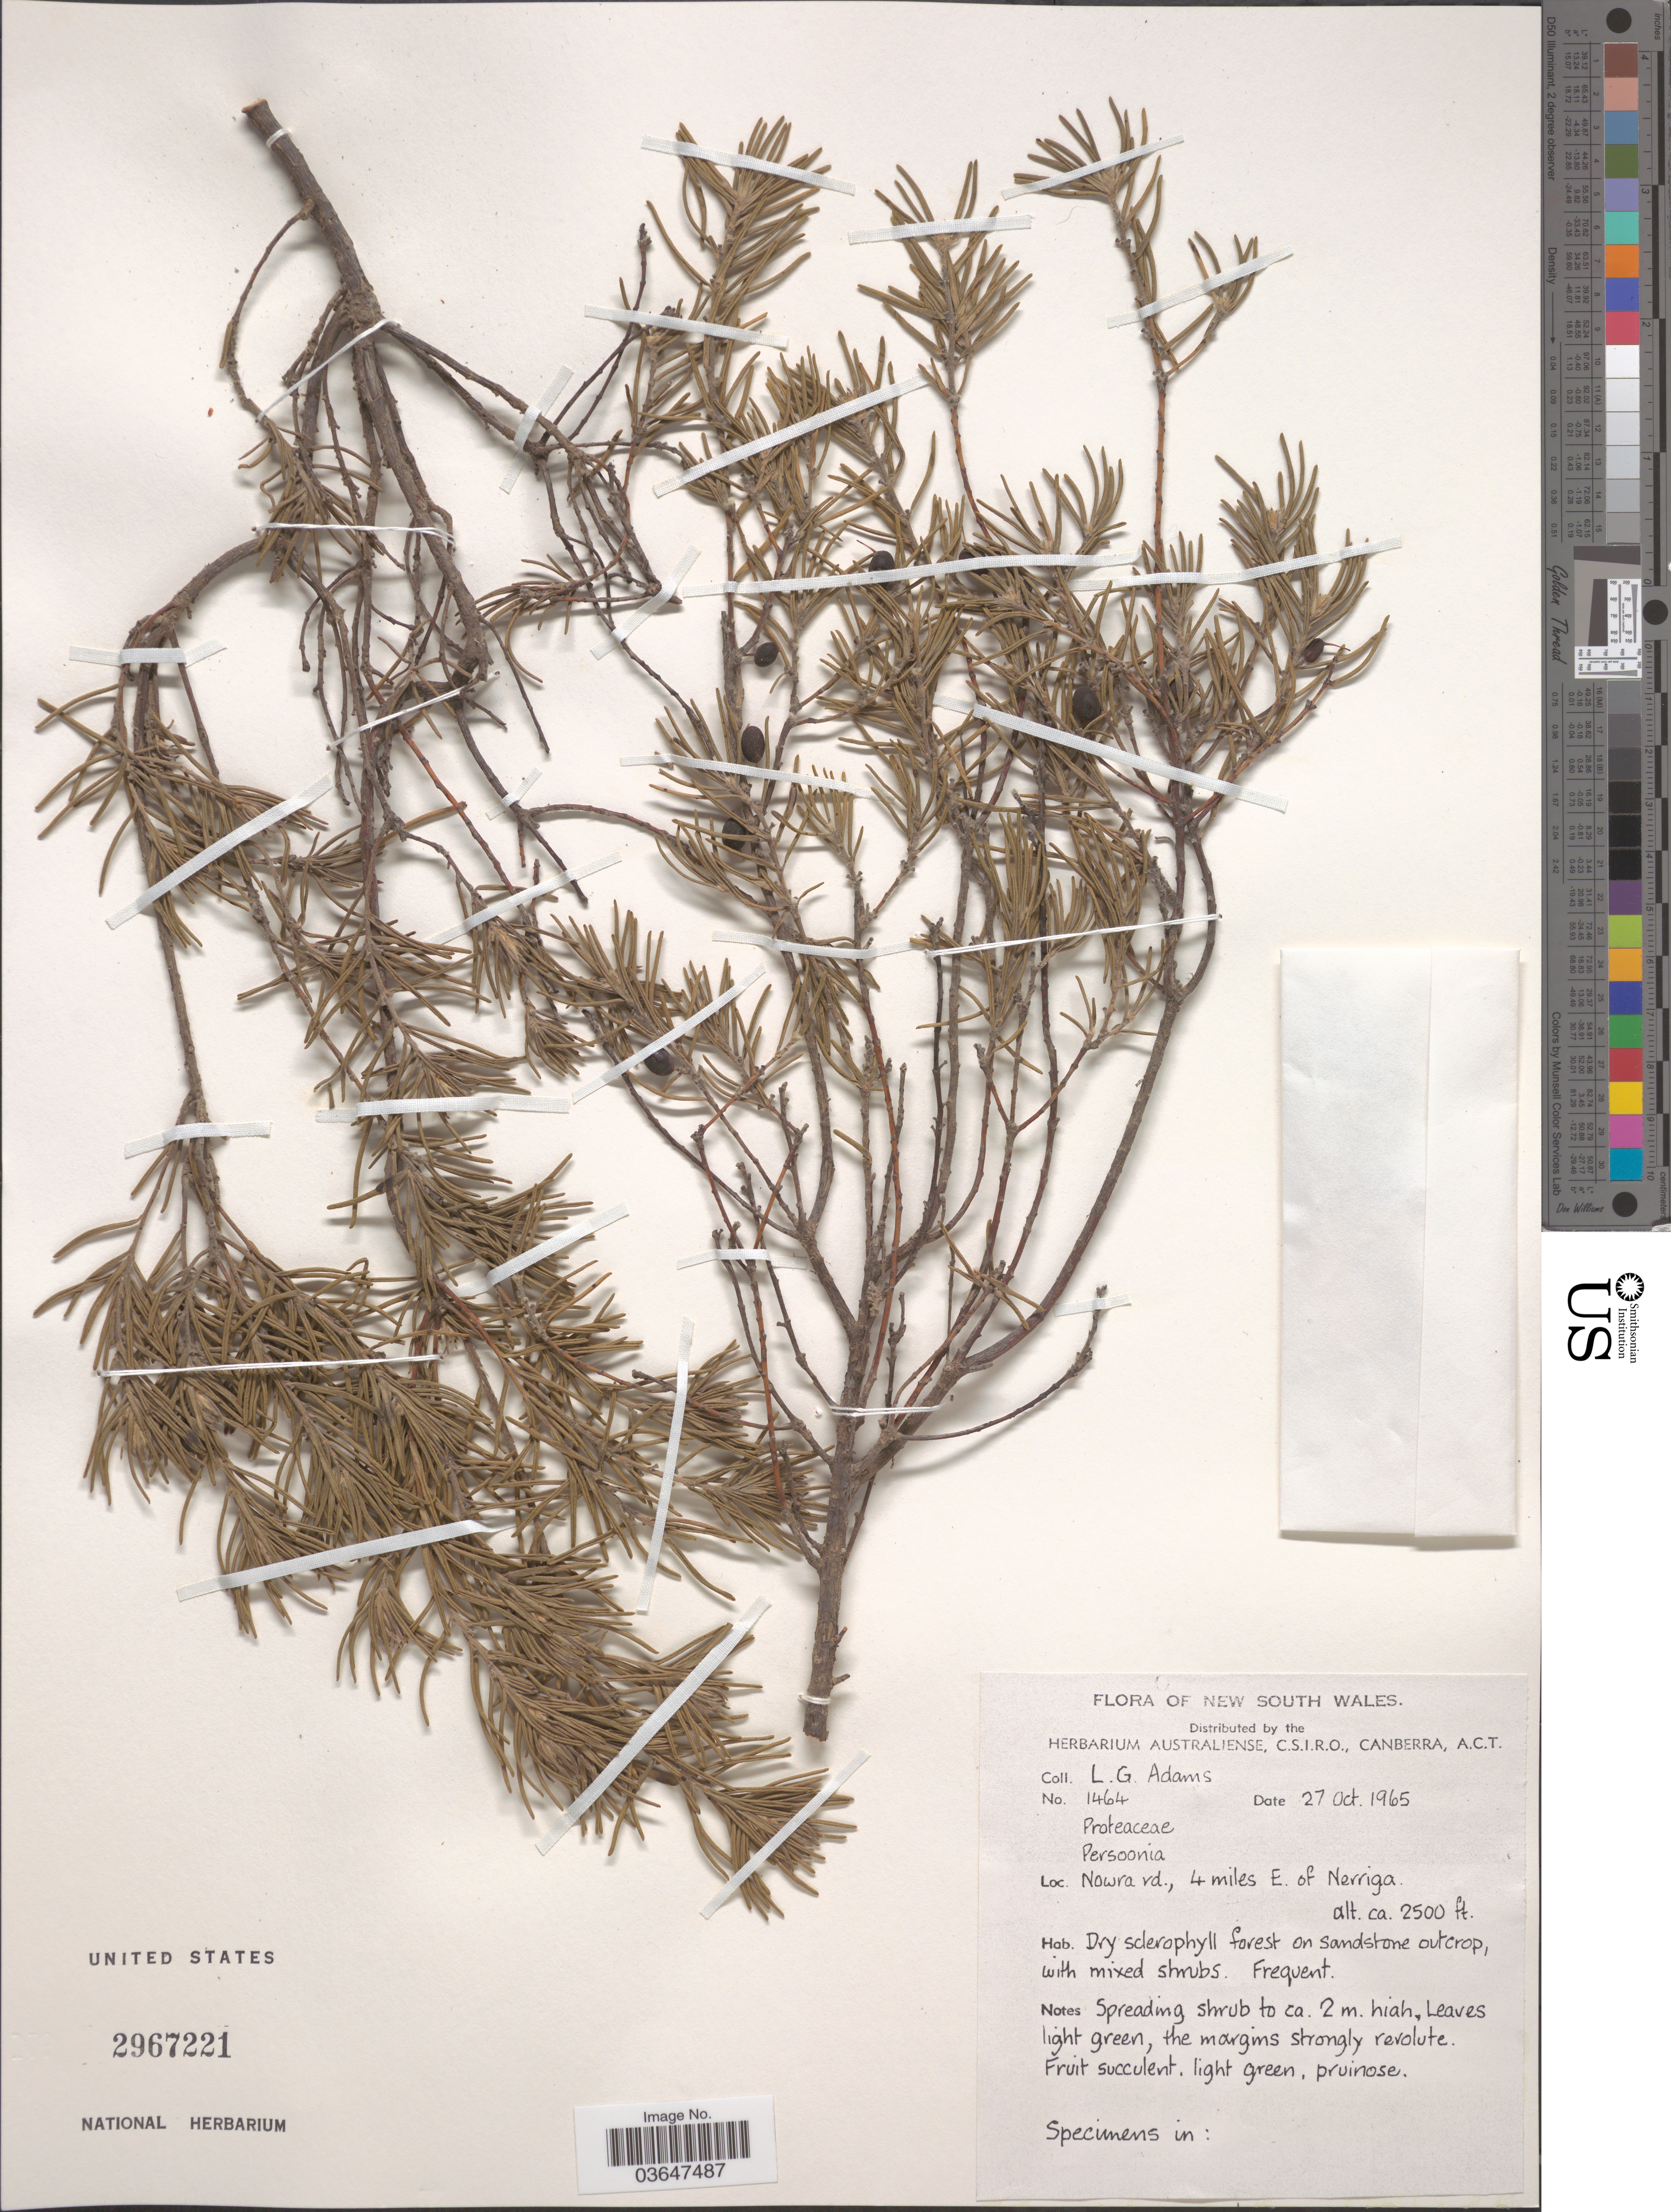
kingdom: Plantae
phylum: Tracheophyta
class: Magnoliopsida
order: Proteales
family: Proteaceae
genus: Persoonia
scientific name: Persoonia sp.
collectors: L. G. Adams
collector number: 1464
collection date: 1965-10-27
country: Australia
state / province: New South Wales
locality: Nowra rd., 4 miles E. of Nerriga.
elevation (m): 762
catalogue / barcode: US 2967221